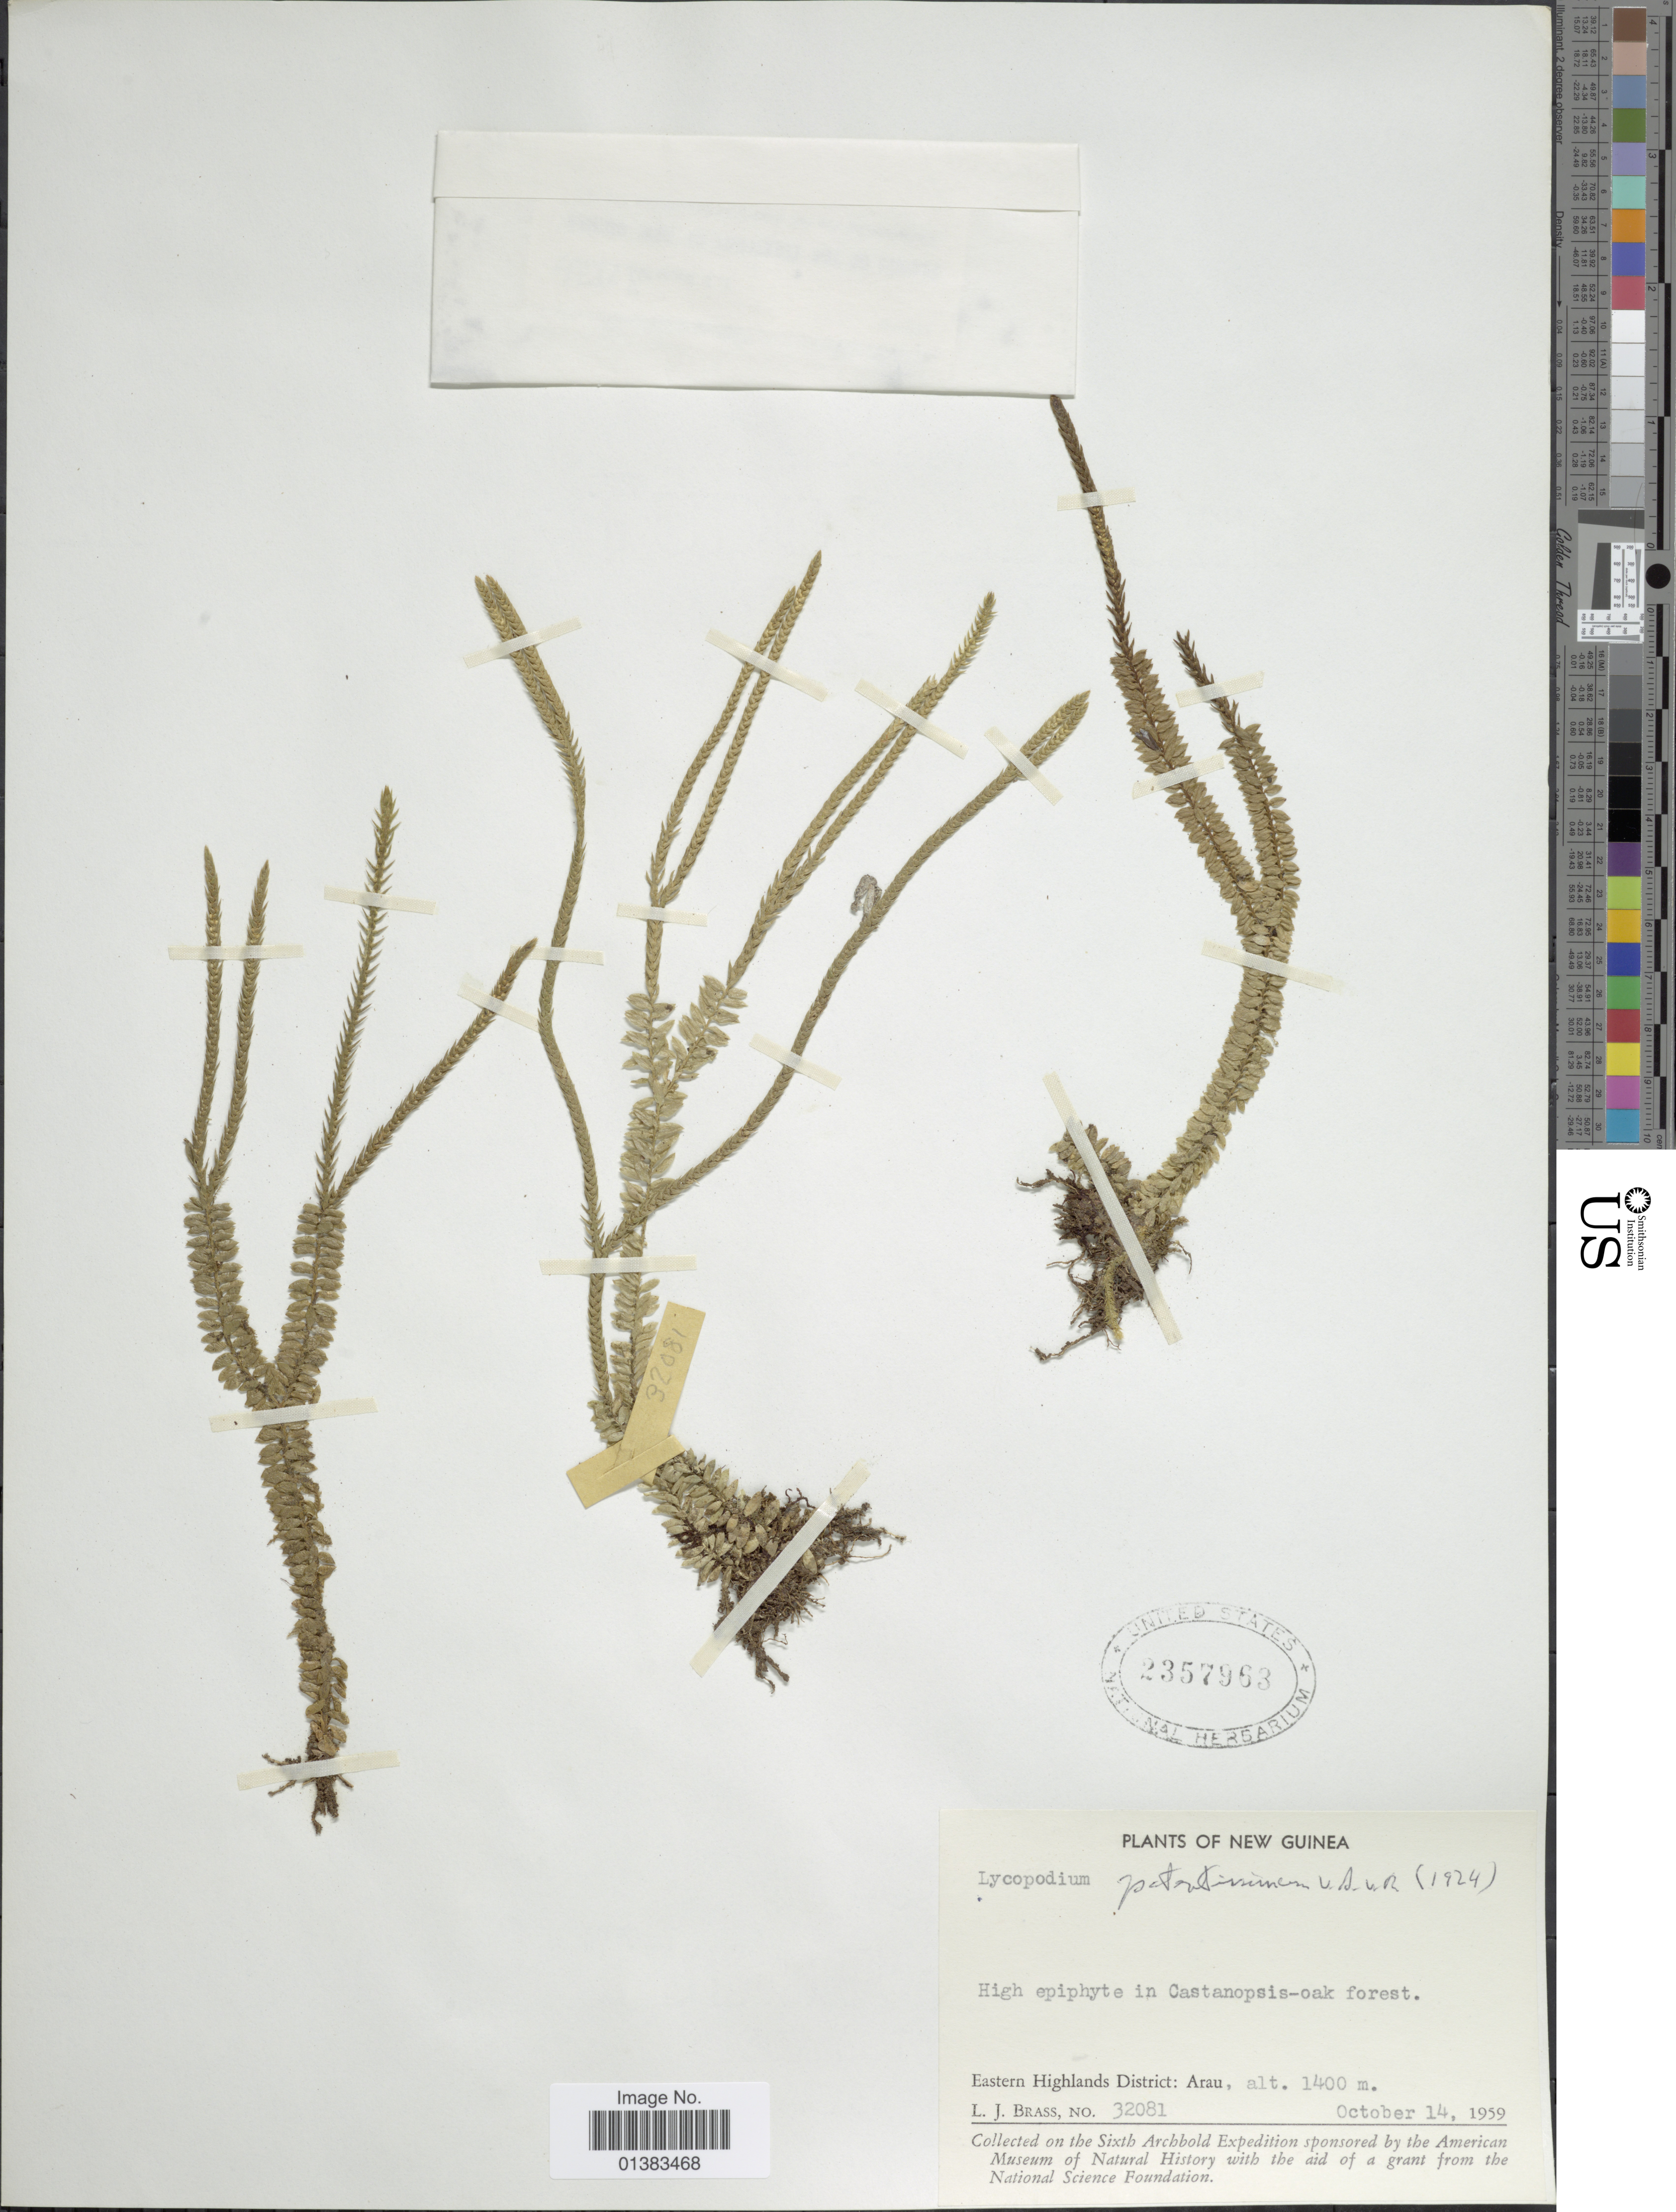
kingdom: Plantae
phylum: Tracheophyta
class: Lycopodiopsida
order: Lycopodiales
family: Lycopodiaceae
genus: Phlegmariurus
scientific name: Phlegmariurus patentissimus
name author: (Alderw.) A. R. Field & Bostock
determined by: Field, A. R.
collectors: L. J. Brass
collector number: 32081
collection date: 1959-10-14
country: Papua New Guinea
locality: Eastern Highlands District: Arau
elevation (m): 1400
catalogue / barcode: US 2357963